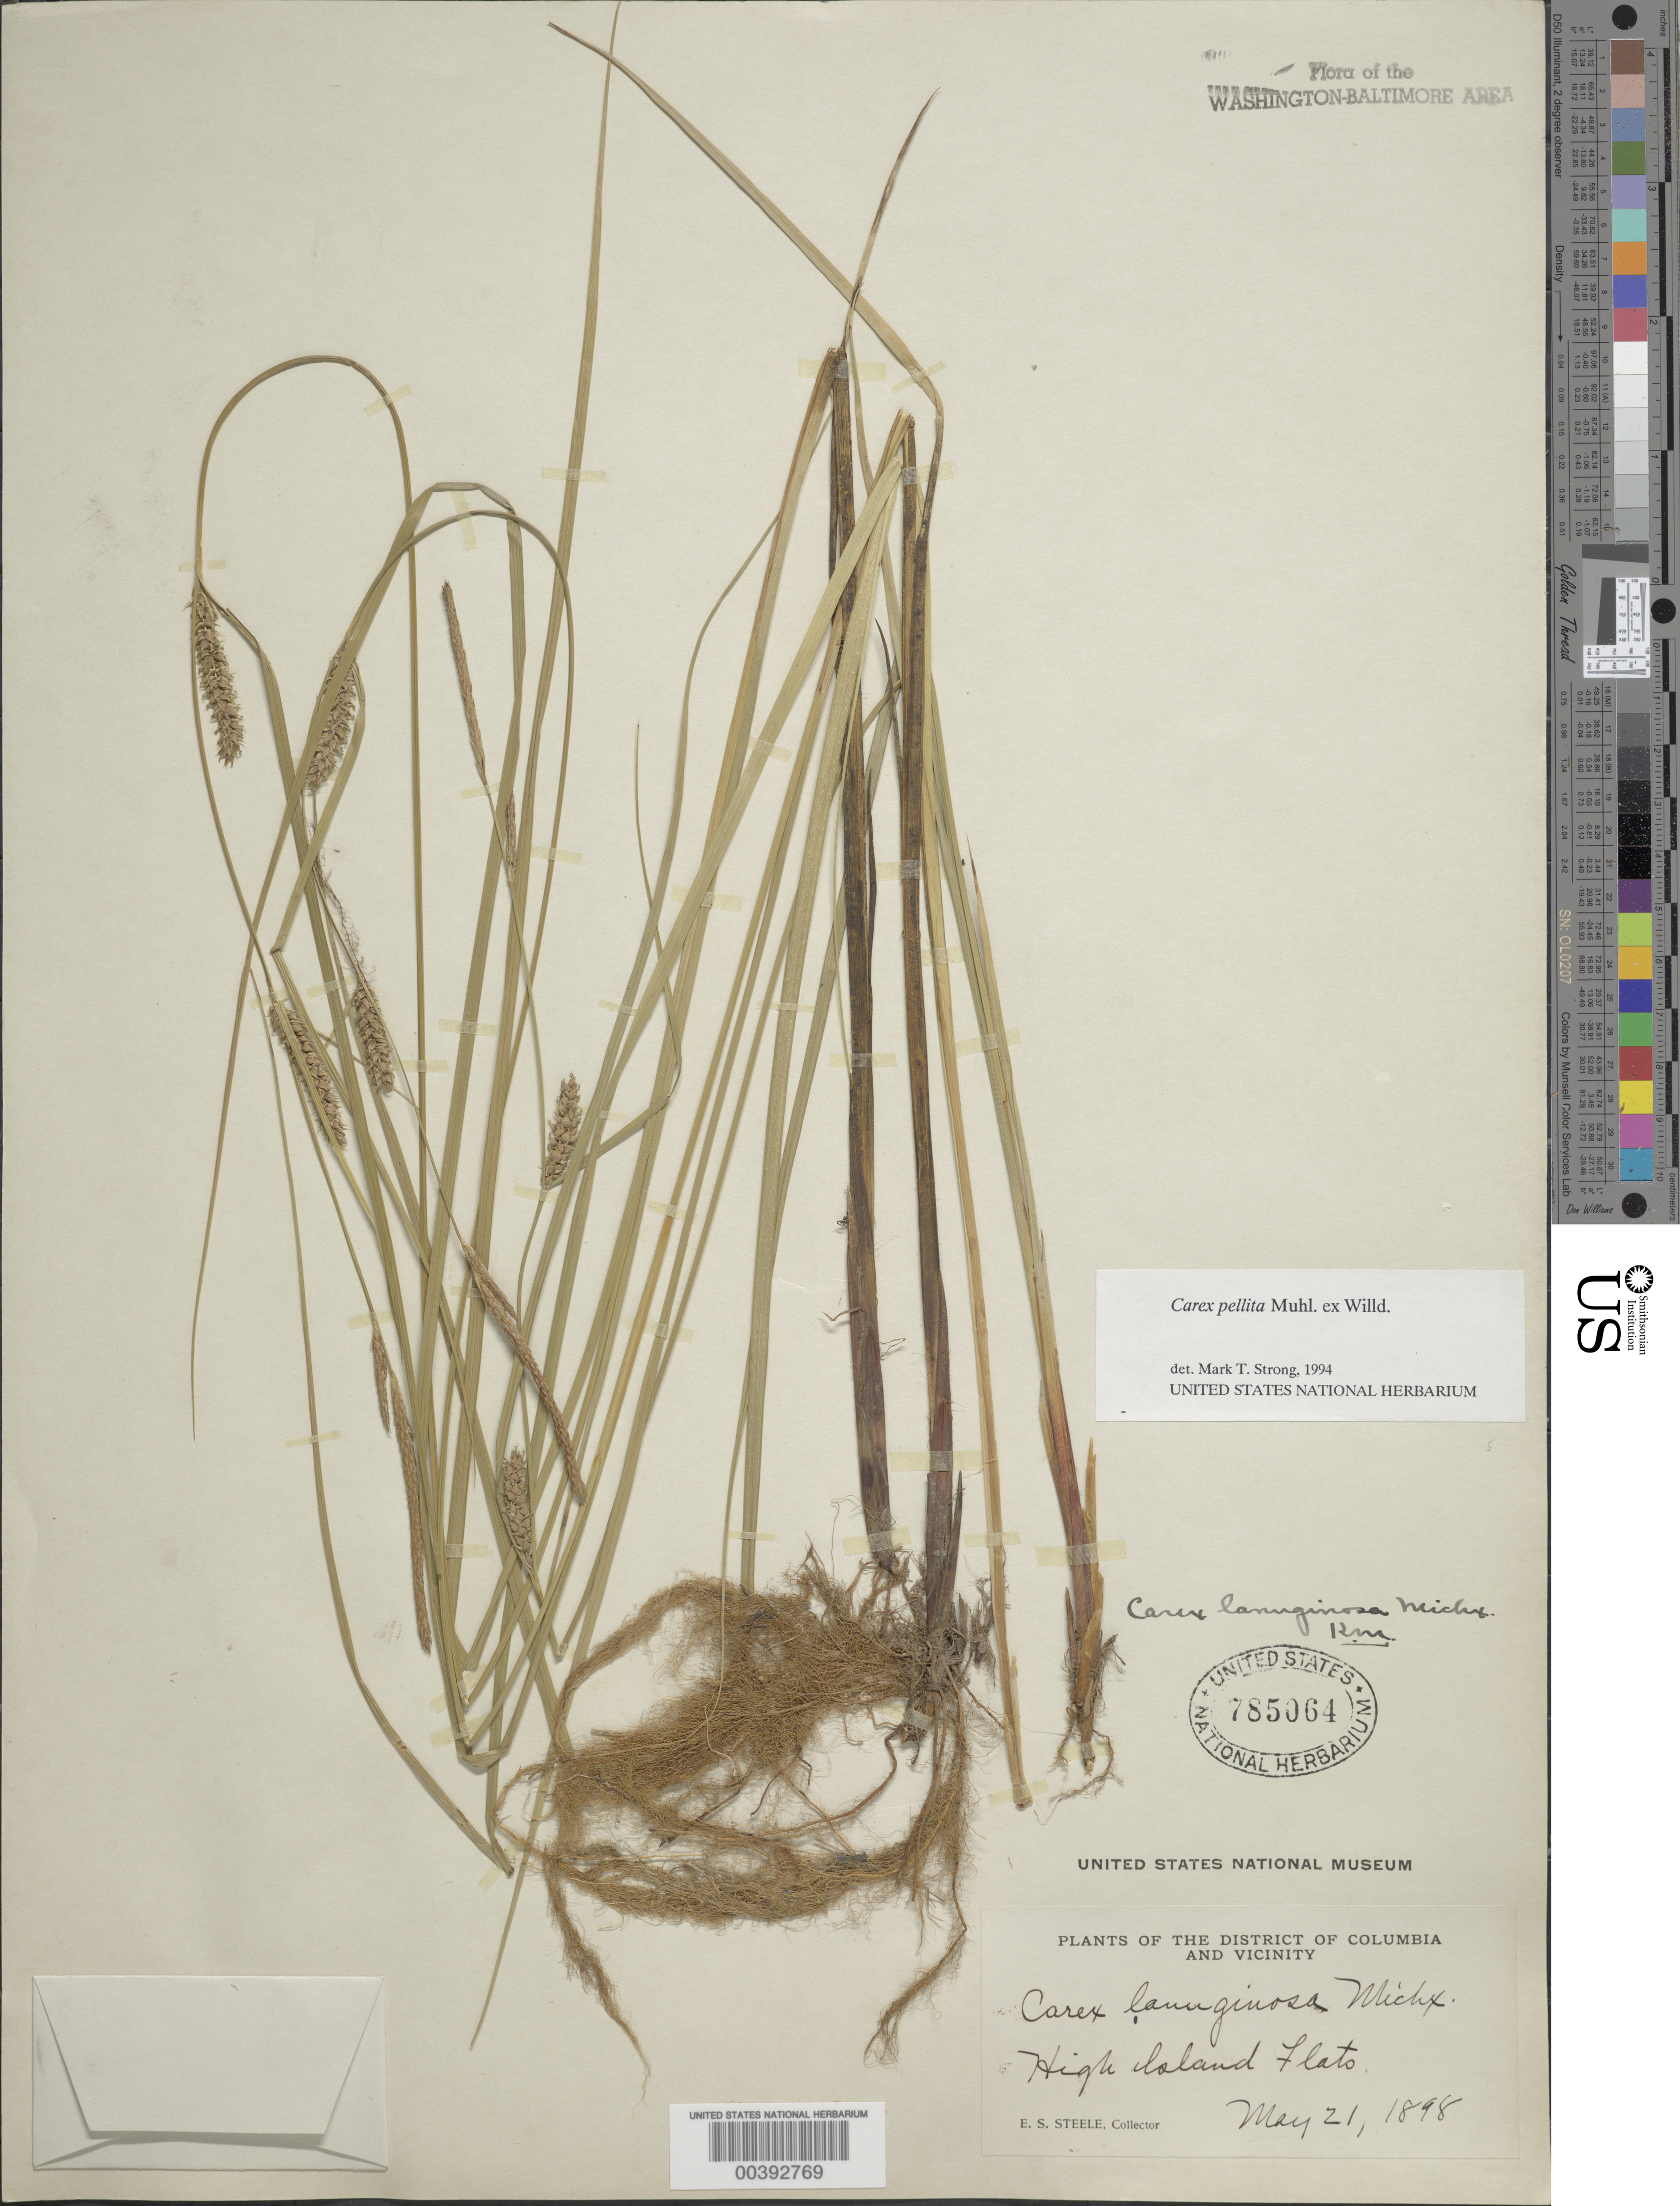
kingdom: Plantae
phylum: Tracheophyta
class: Liliopsida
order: Poales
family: Cyperaceae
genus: Carex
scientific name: Carex pellita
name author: Muhl. ex Willd.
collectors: E. Steele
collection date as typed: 21 May 1898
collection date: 1898-05-21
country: United States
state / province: Maryland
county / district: Montgomery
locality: High Island flats C. & O. Canal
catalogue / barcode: US 785064